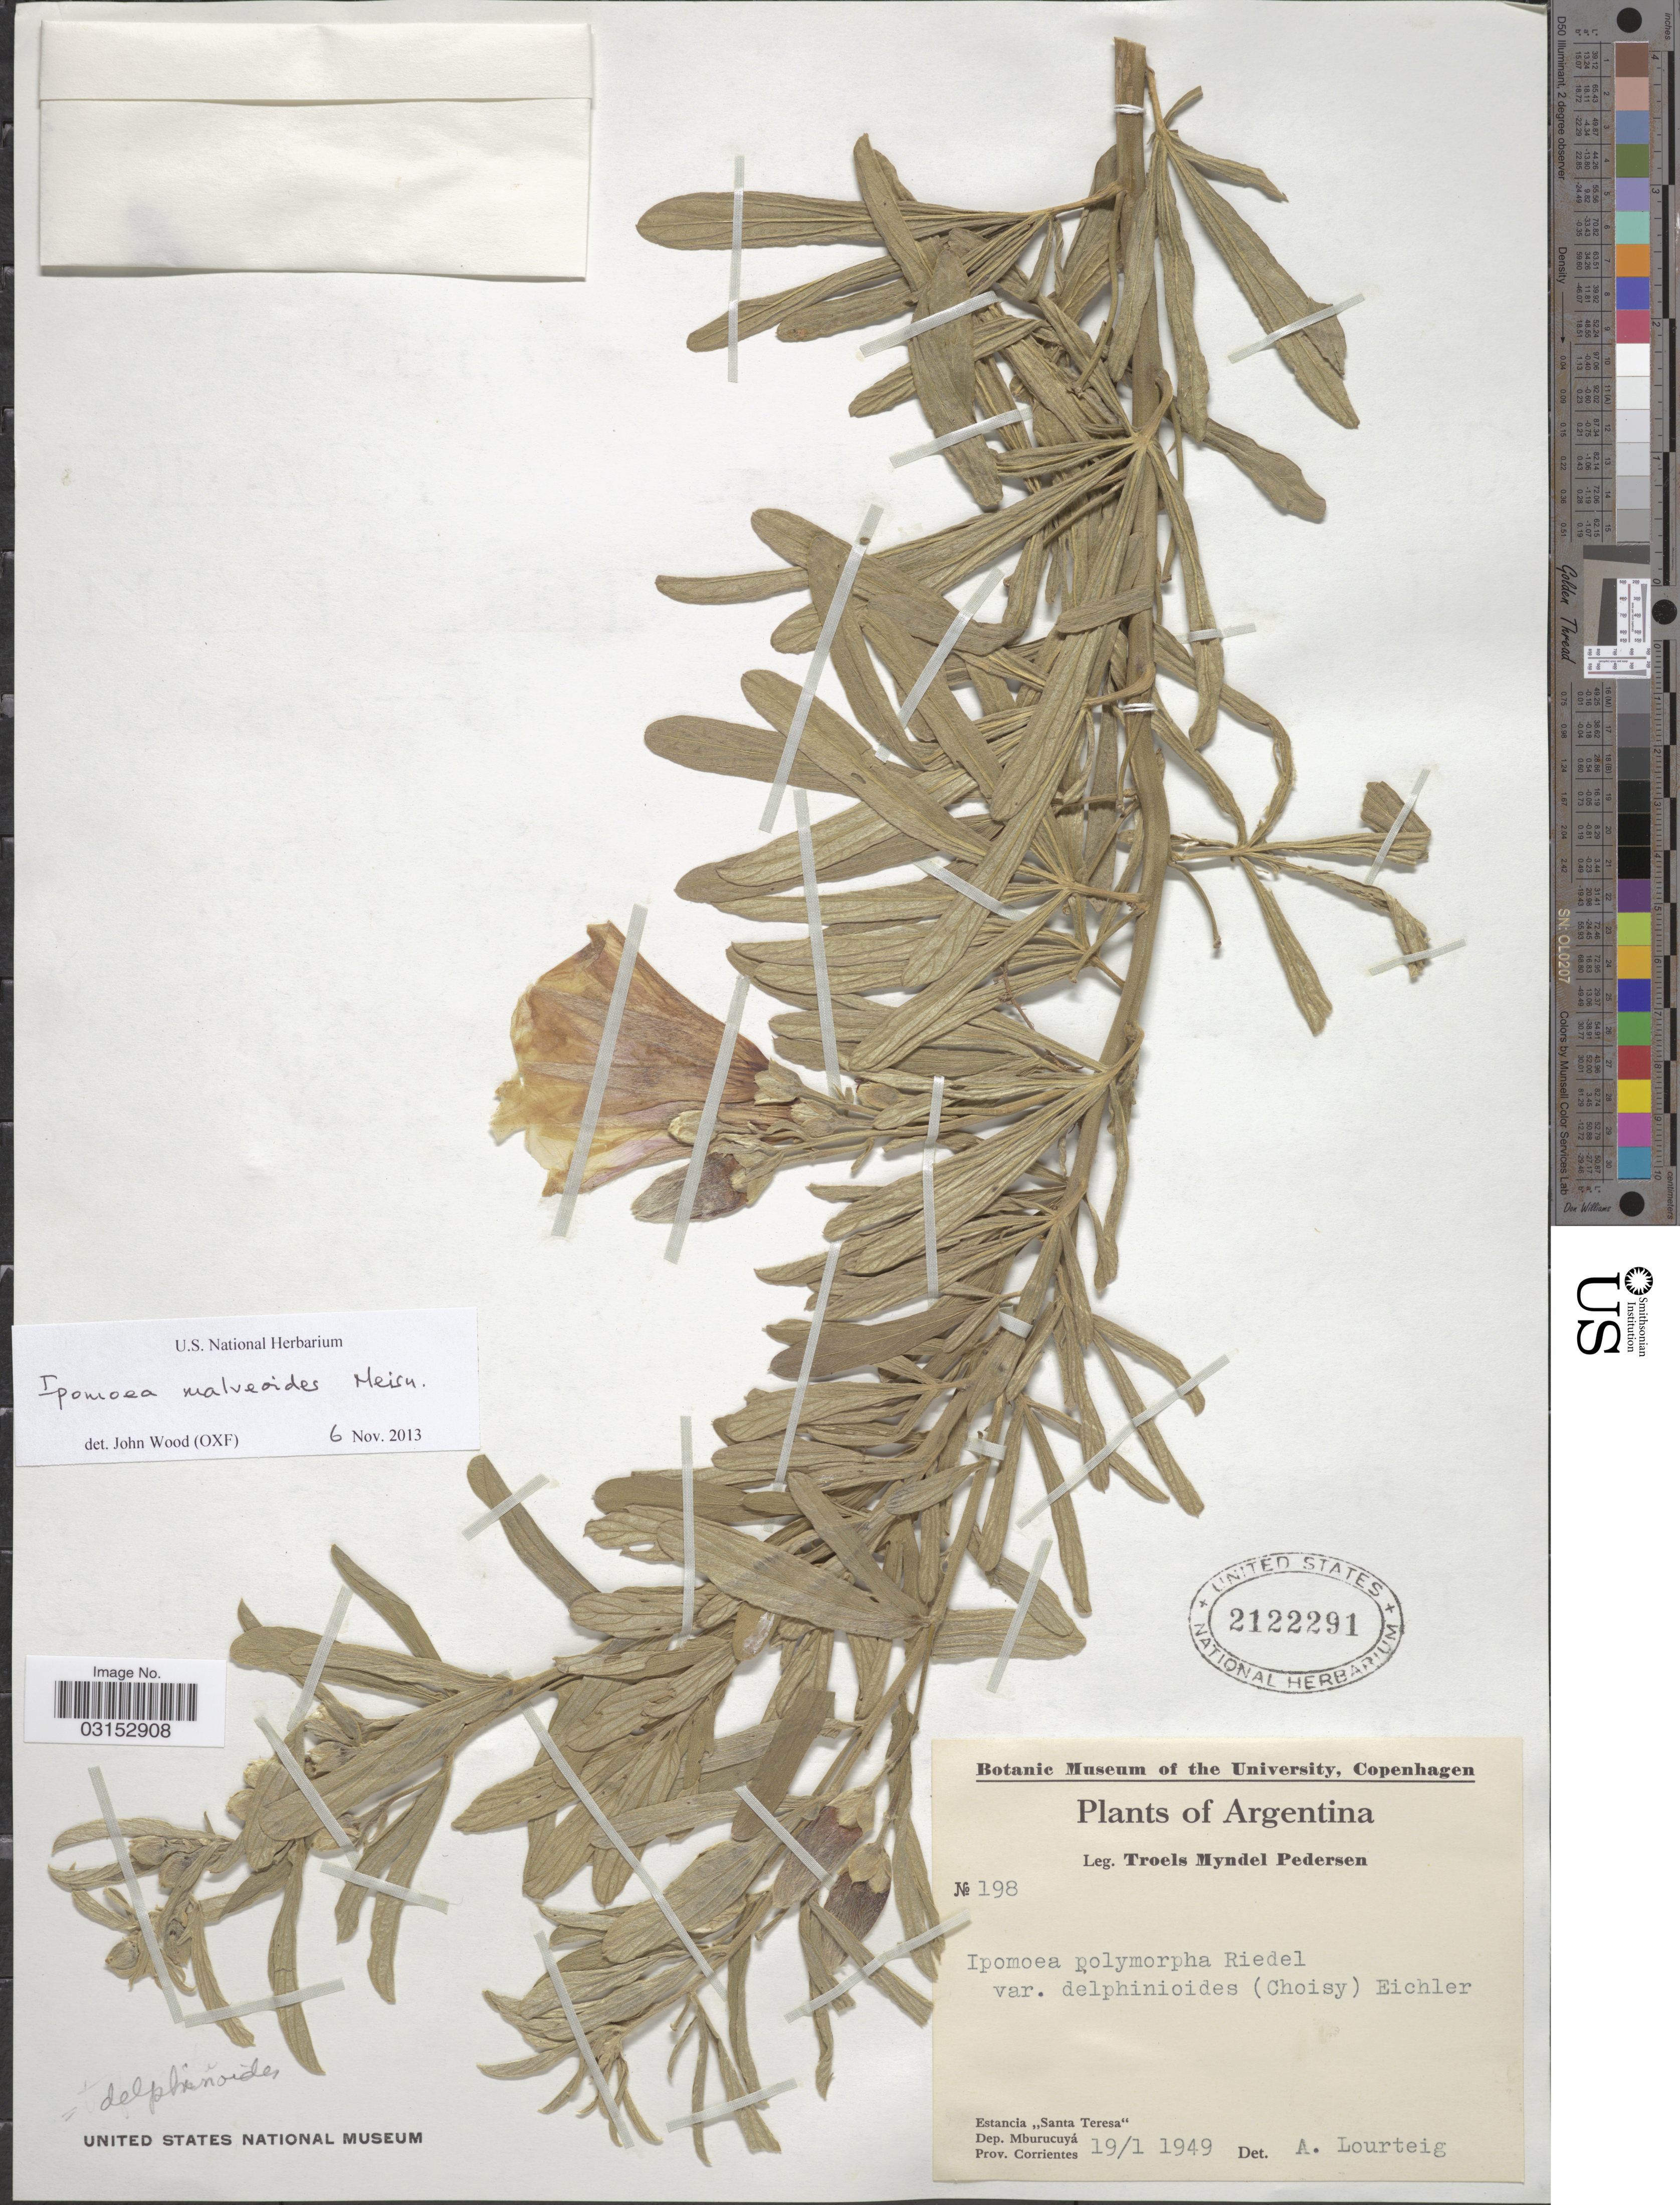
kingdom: Plantae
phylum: Tracheophyta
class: Magnoliopsida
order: Solanales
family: Convolvulaceae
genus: Ipomoea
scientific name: Ipomoea malvaeoides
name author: Meisn.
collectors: T. Pederson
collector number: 198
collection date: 1949-01-19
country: Argentina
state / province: Corrientes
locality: Estancia "Santa Teresa" Dep. Mburucuyá.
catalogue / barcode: US 2122291